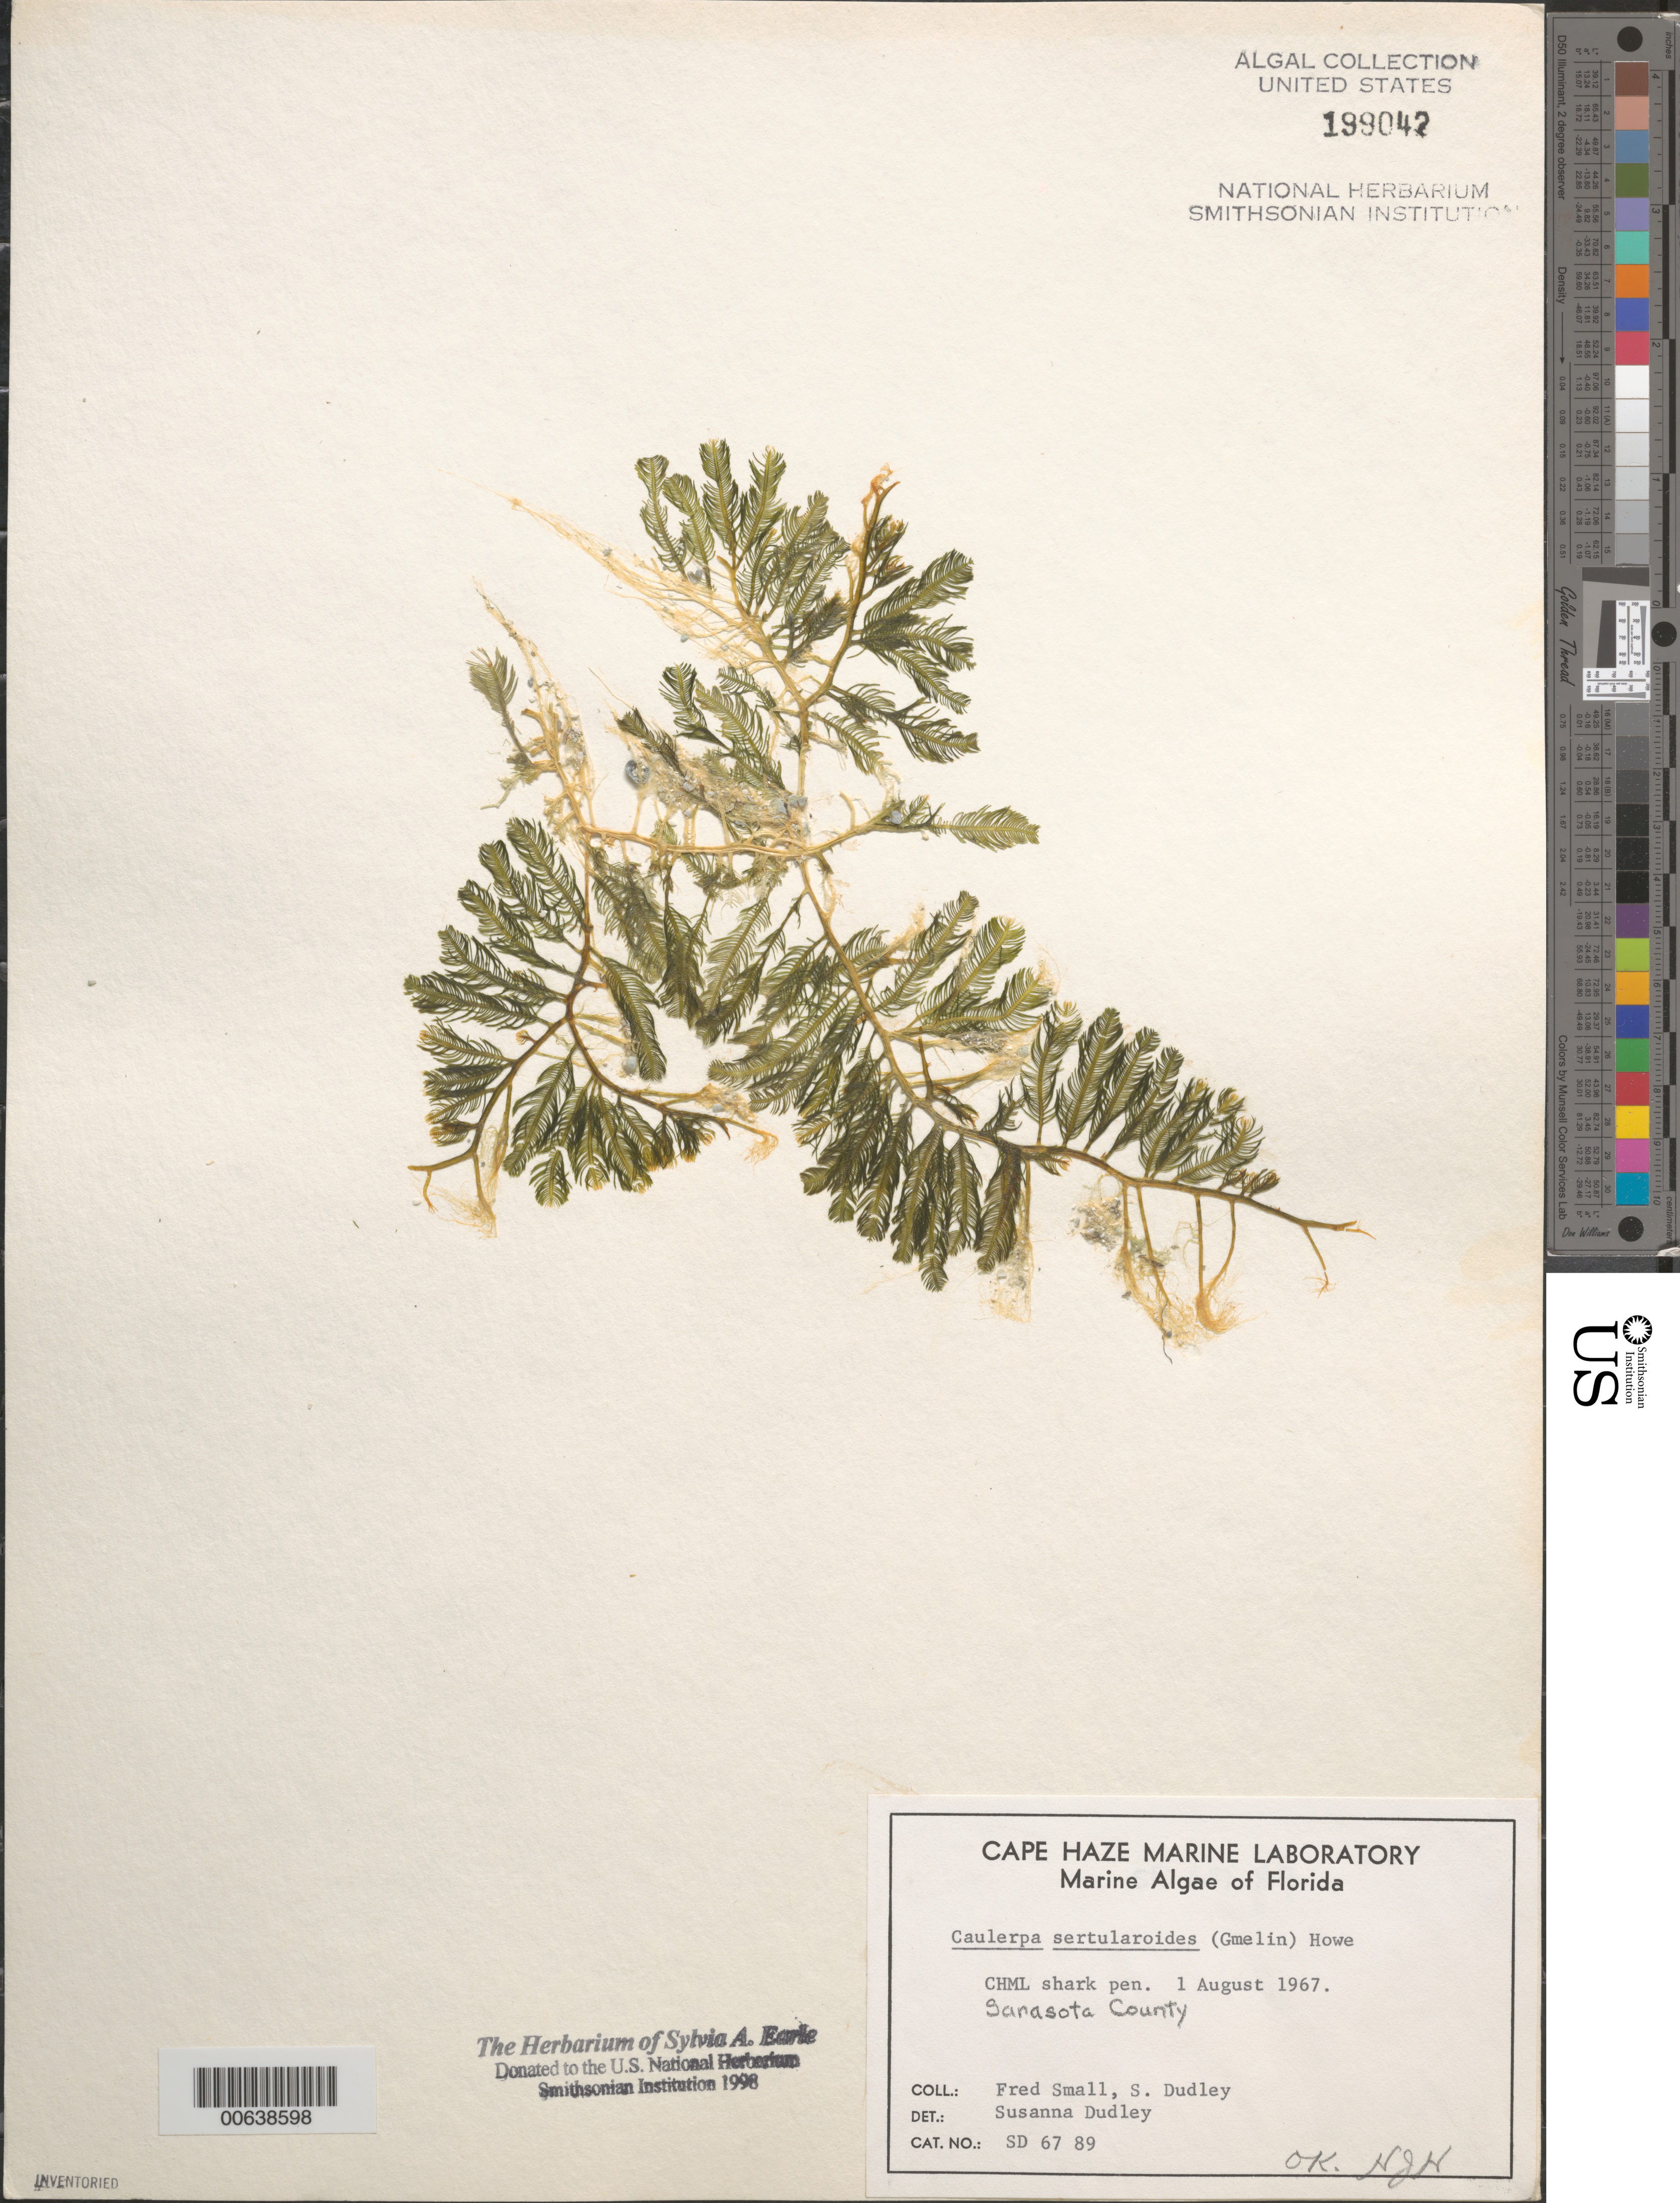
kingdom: Plantae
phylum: Chlorophyta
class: Ulvophyceae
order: Bryopsidales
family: Caulerpaceae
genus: Caulerpa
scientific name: Caulerpa sertularioides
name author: (S.G. Gmel.) M. Howe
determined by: Dudley, S.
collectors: F. Small & S. Dudley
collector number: SD 67 89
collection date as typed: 01 Aug 1967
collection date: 1967-08-01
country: United States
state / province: Florida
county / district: Sarasota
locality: Cape Haze Marine Laboratory shark pen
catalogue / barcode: US 199042